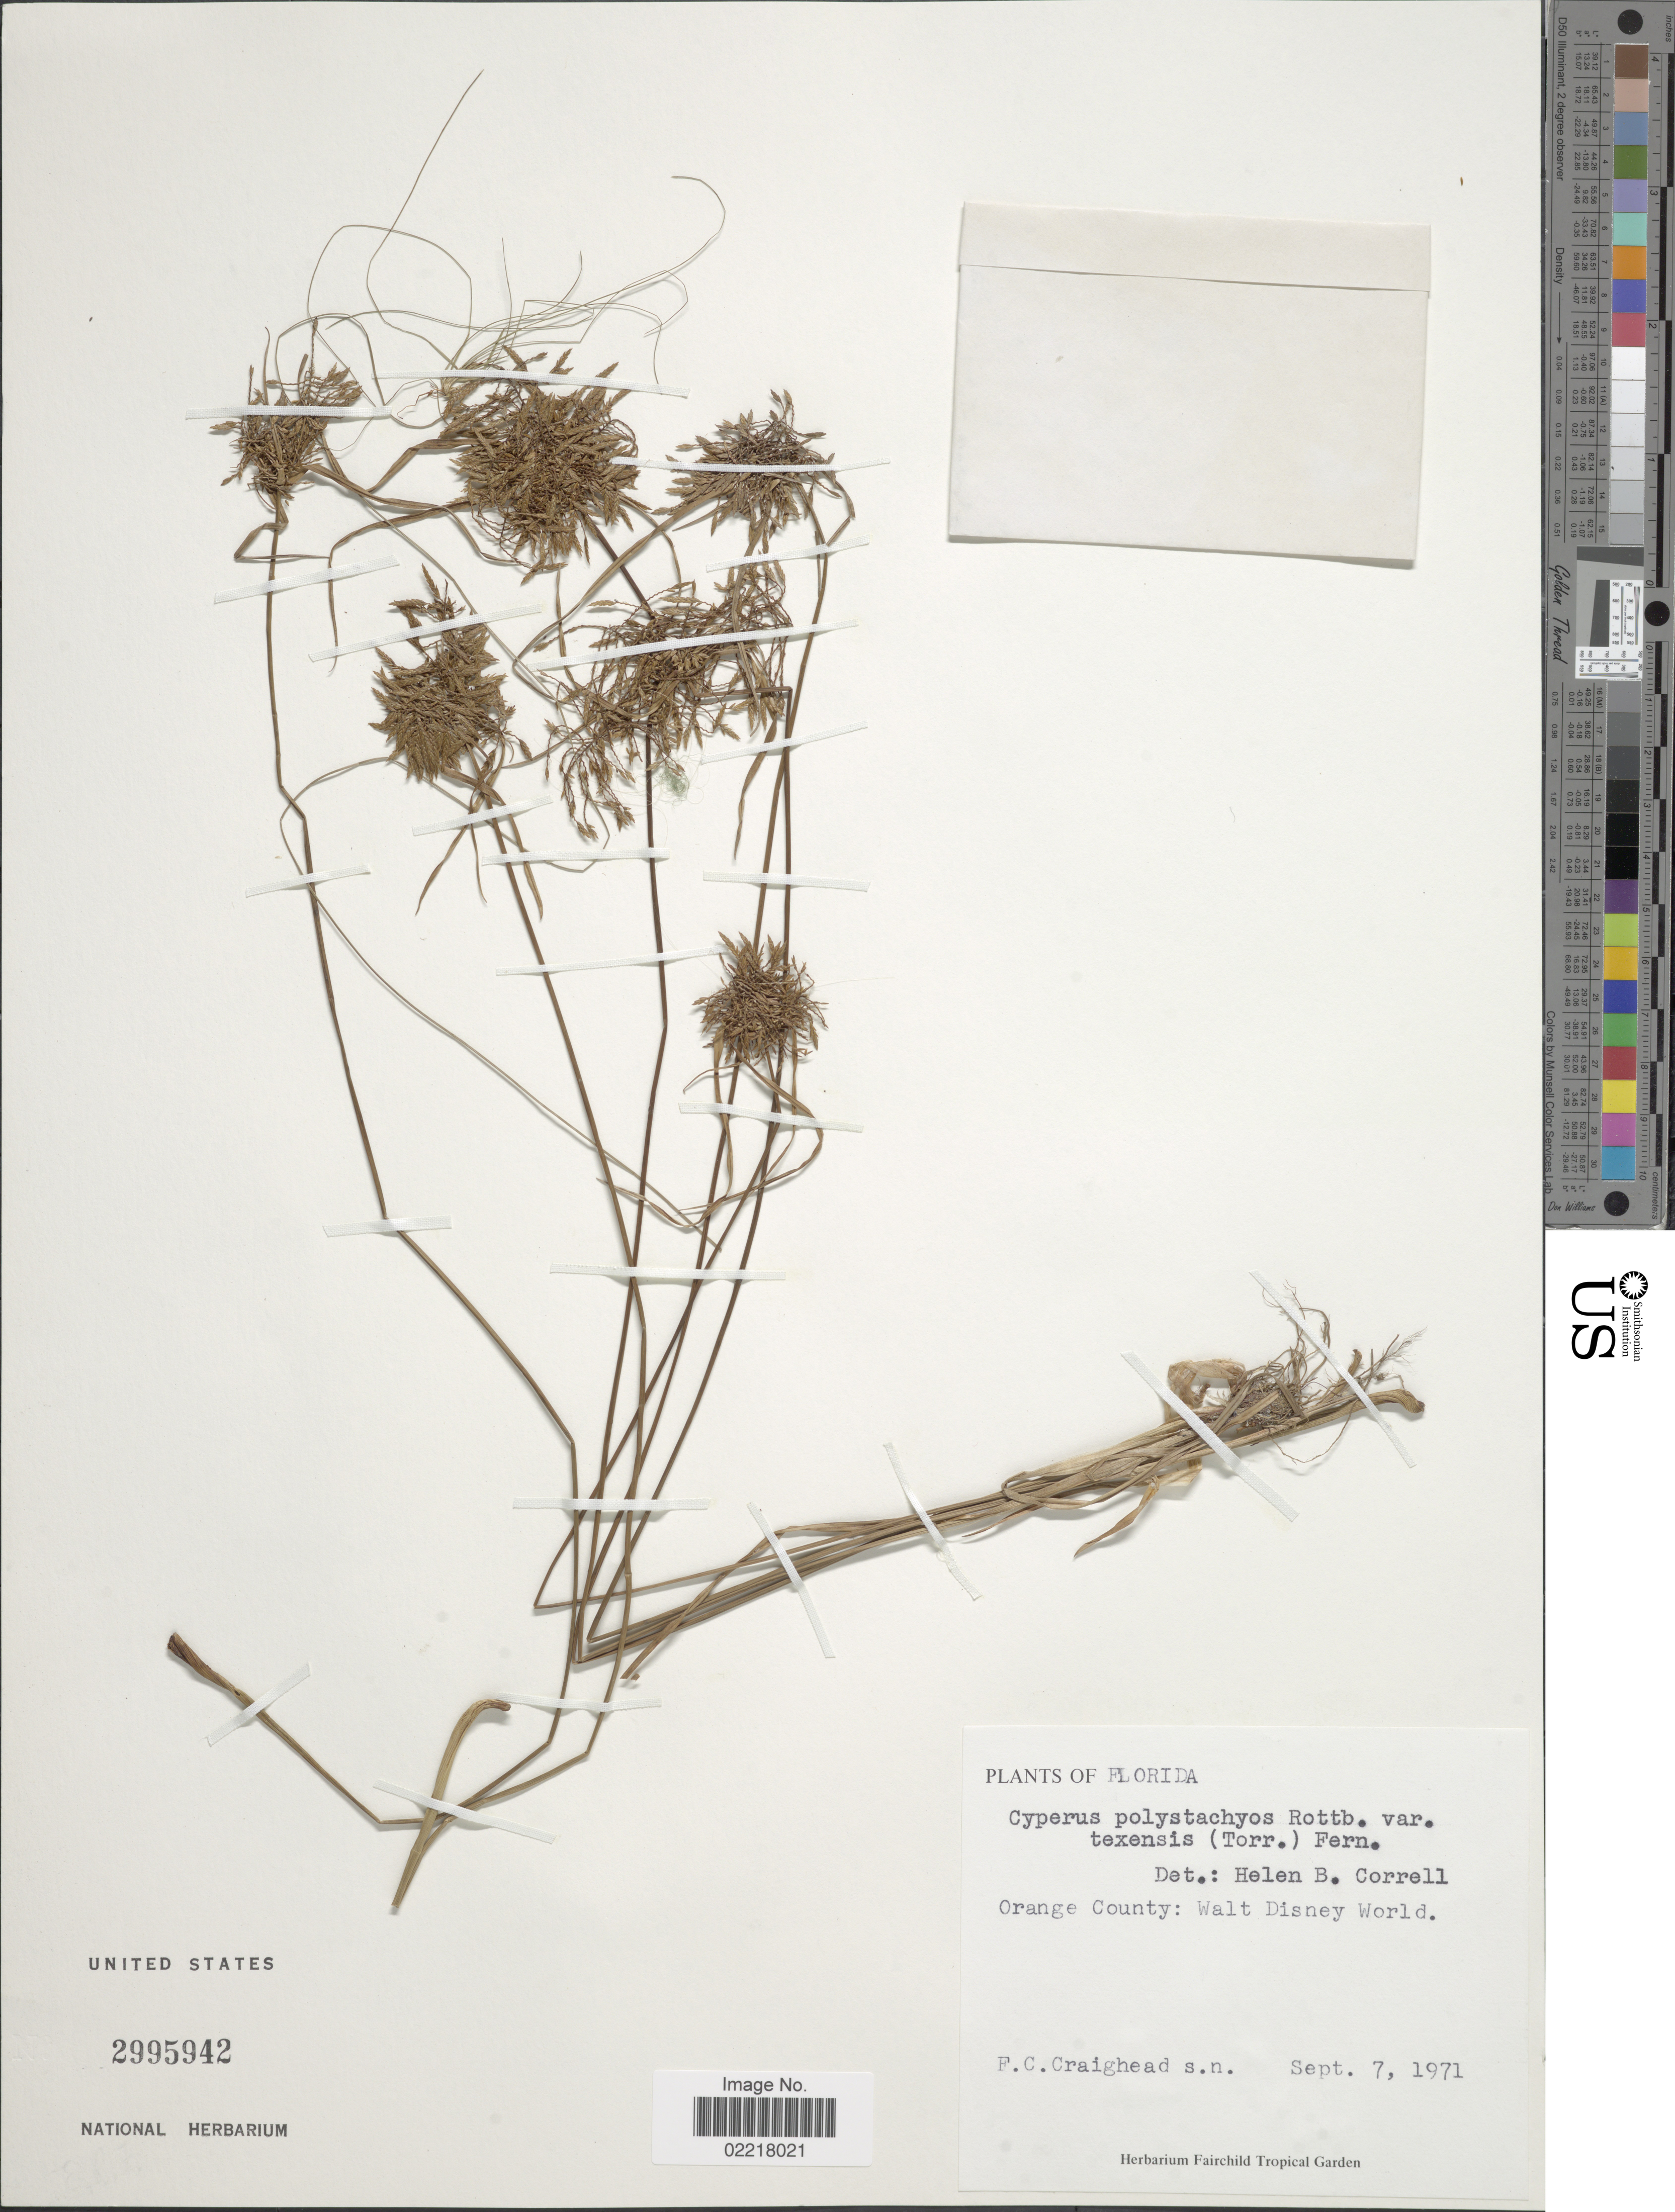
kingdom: Plantae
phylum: Tracheophyta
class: Liliopsida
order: Poales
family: Cyperaceae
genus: Cyperus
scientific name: Cyperus polystachyos var. texensis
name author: (Torr.) Fernald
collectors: F. Craighead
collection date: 1971-09-07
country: United States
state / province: Florida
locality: Orange County: Walt Disney World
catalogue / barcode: US 2995942